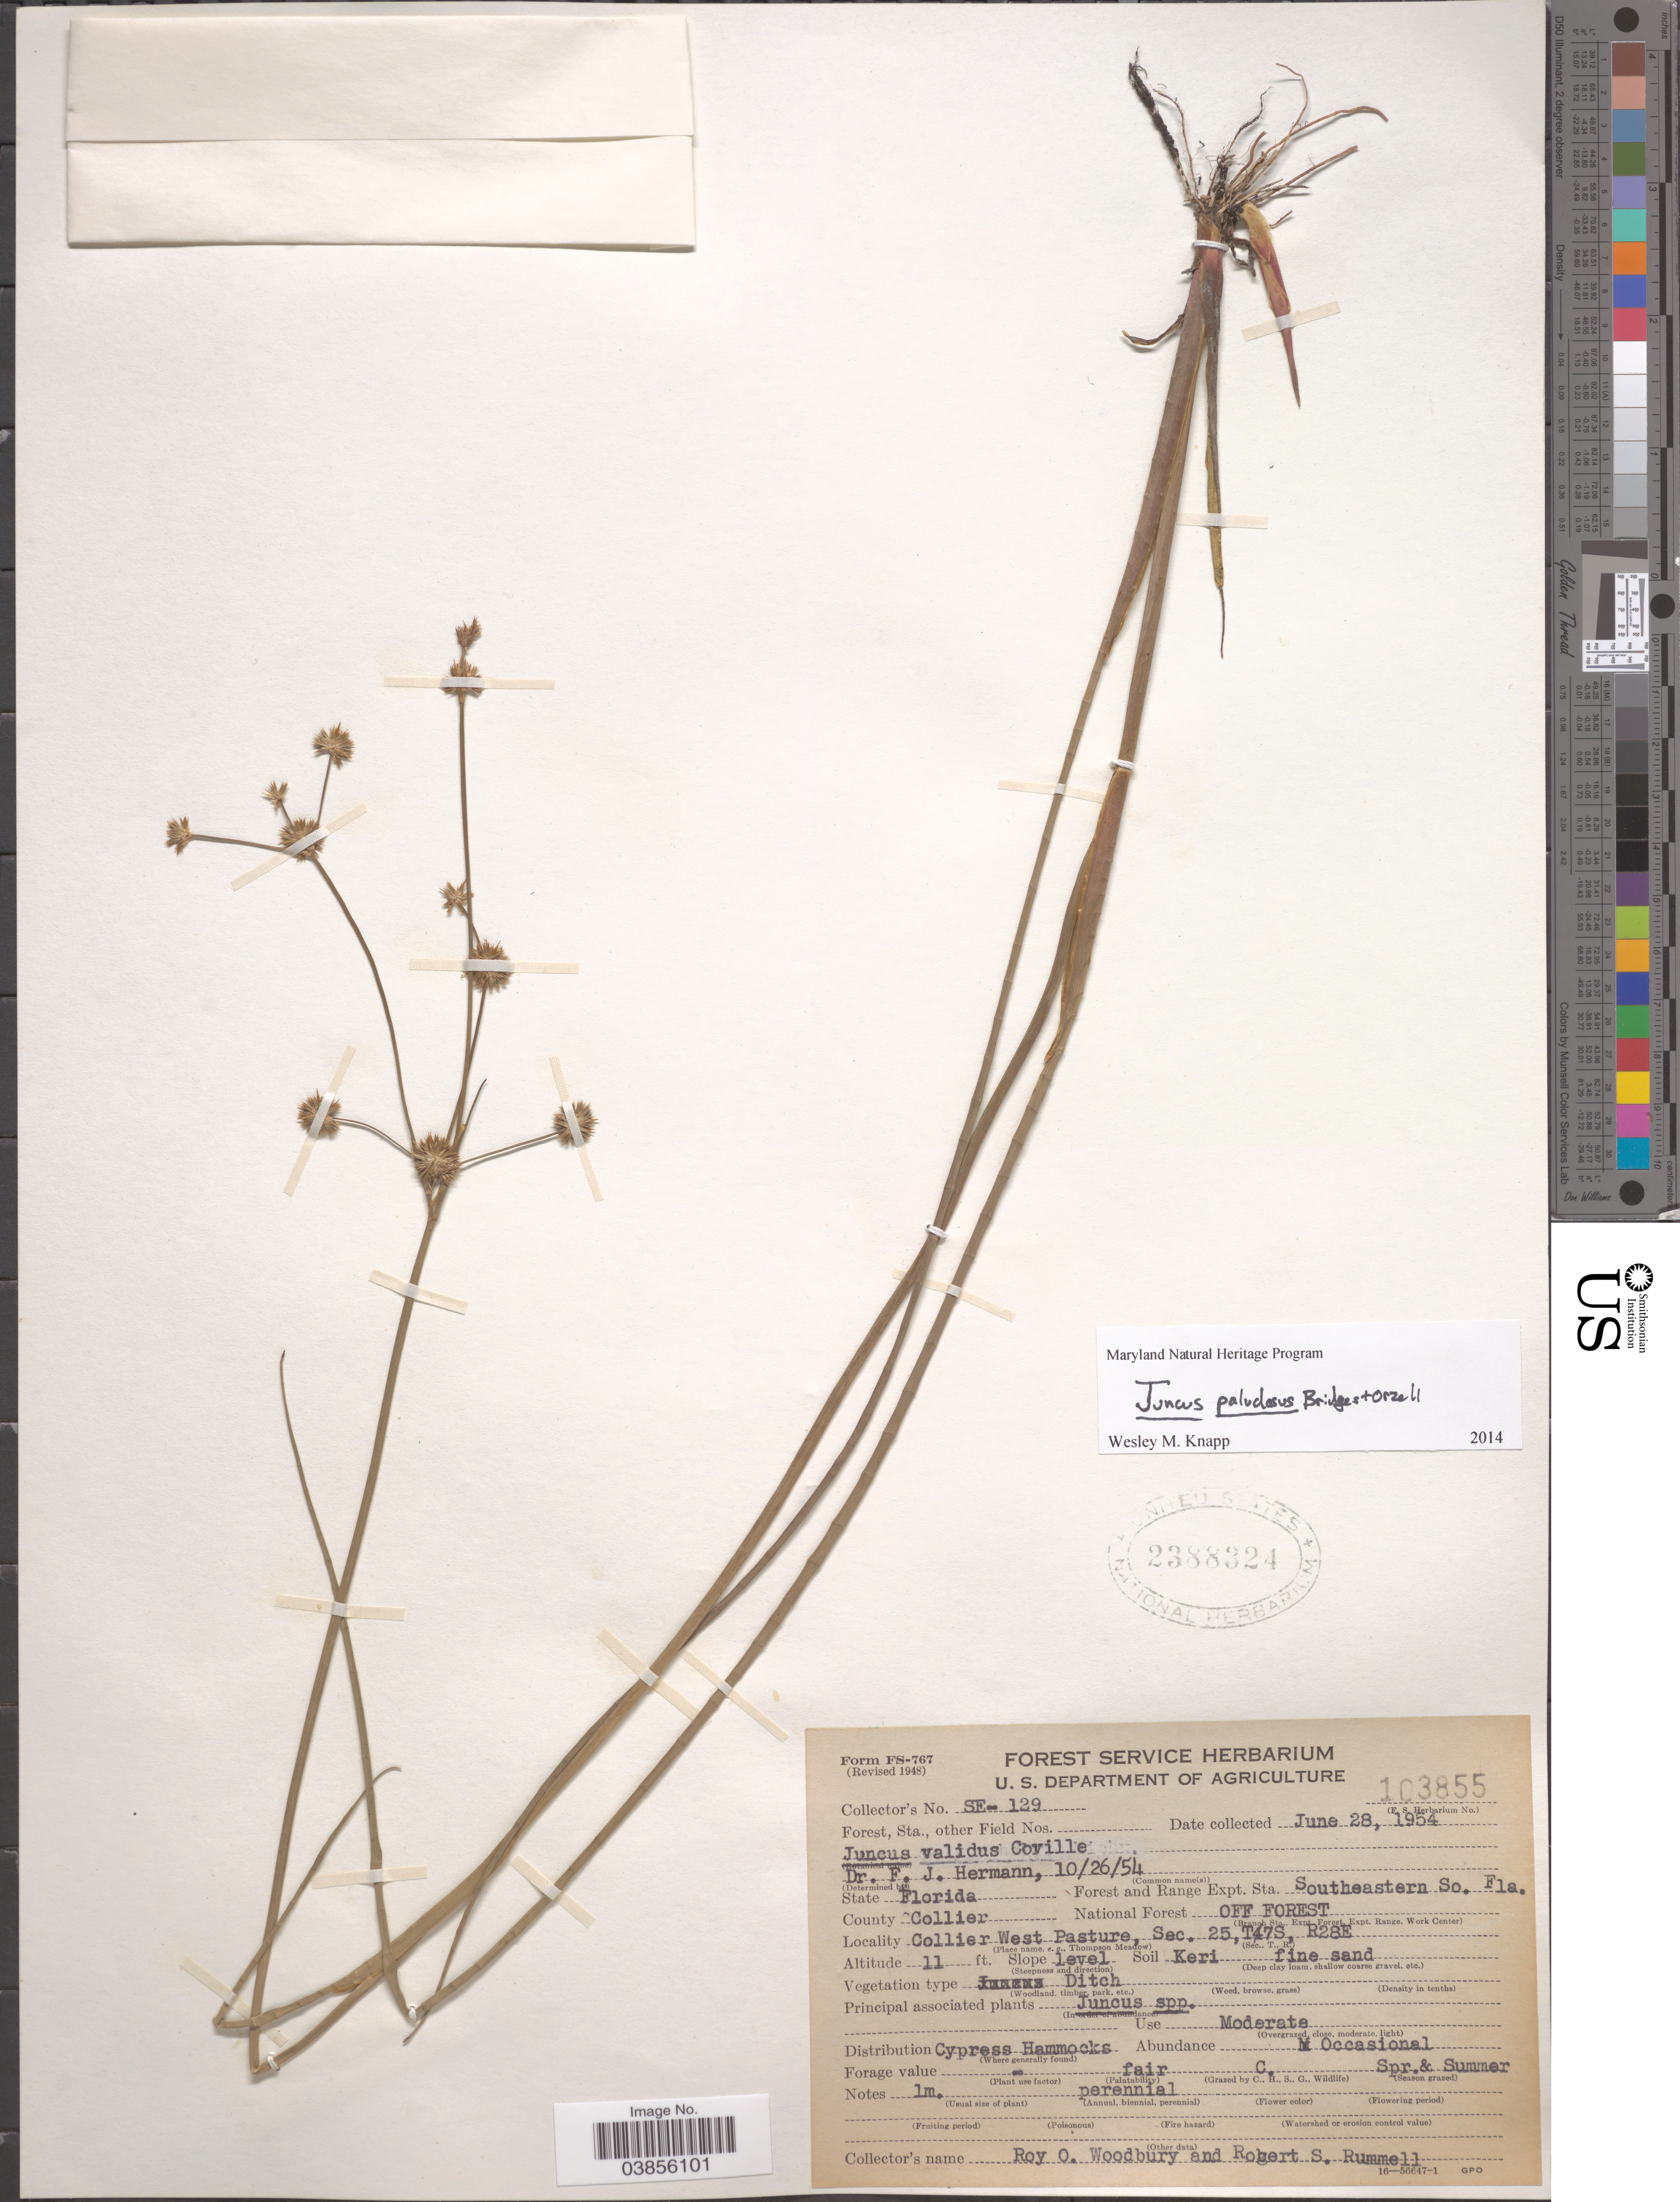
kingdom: Plantae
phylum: Tracheophyta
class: Liliopsida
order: Poales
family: Juncaceae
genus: Juncus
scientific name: Juncus paludosus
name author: E.L. Bridges & Orzell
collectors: R. Woodbury & R. Rummell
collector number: SE-129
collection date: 1954-06-28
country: United States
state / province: Florida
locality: Forest and Range Expt. Sta. Southeastern So. Fla. County Collier. National Forest OFF Forest. Collier West Pasture, Sec. 25, T47S, R28E.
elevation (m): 3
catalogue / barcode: US 2388324